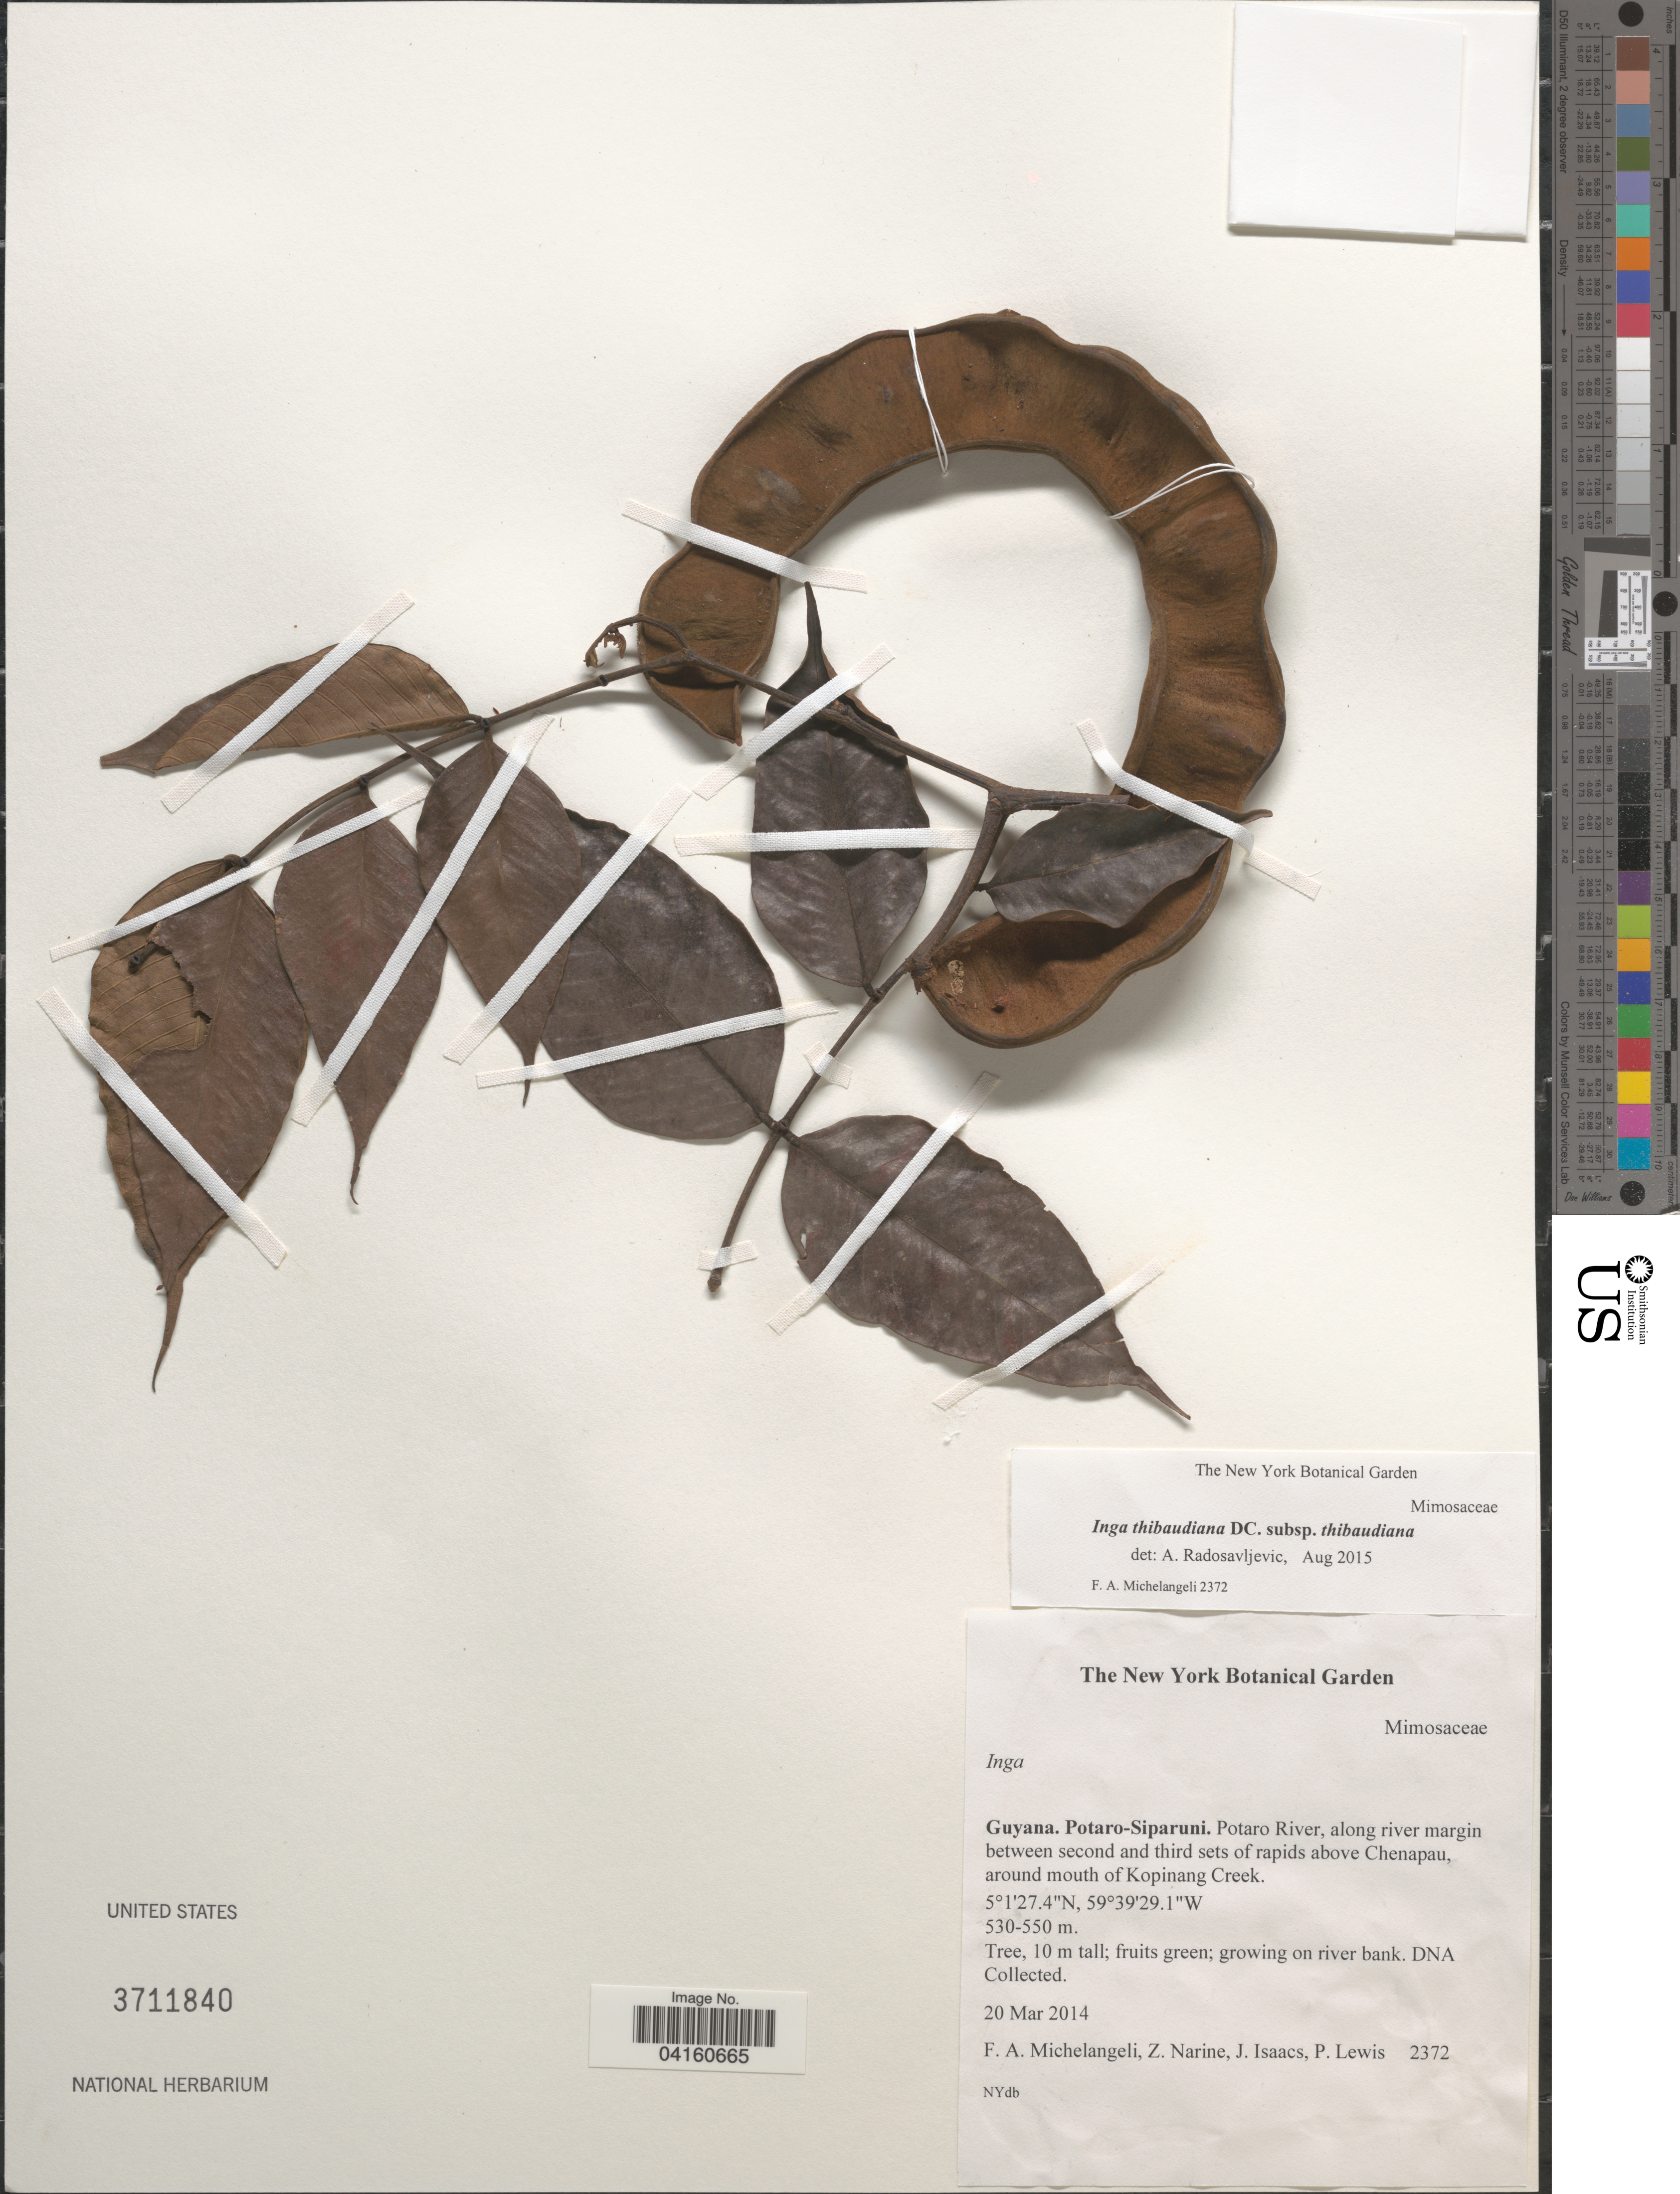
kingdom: Plantae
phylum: Tracheophyta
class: Magnoliopsida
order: Fabales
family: Fabaceae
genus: Inga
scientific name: Inga thibaudiana subsp. thibaudiana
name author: DC.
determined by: Radosavljevic, Aleksandar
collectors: F. A. Michelangeli, Z. Narine, J. Isaacs & P. Lewis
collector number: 2372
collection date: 2014-03-20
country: Guyana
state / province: Potaro-Siparuni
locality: Potaro River, along river margin between second and third sets of rapids above Chenapau, around mouth of Kopinang Creek.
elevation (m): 530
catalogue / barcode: US 3711840